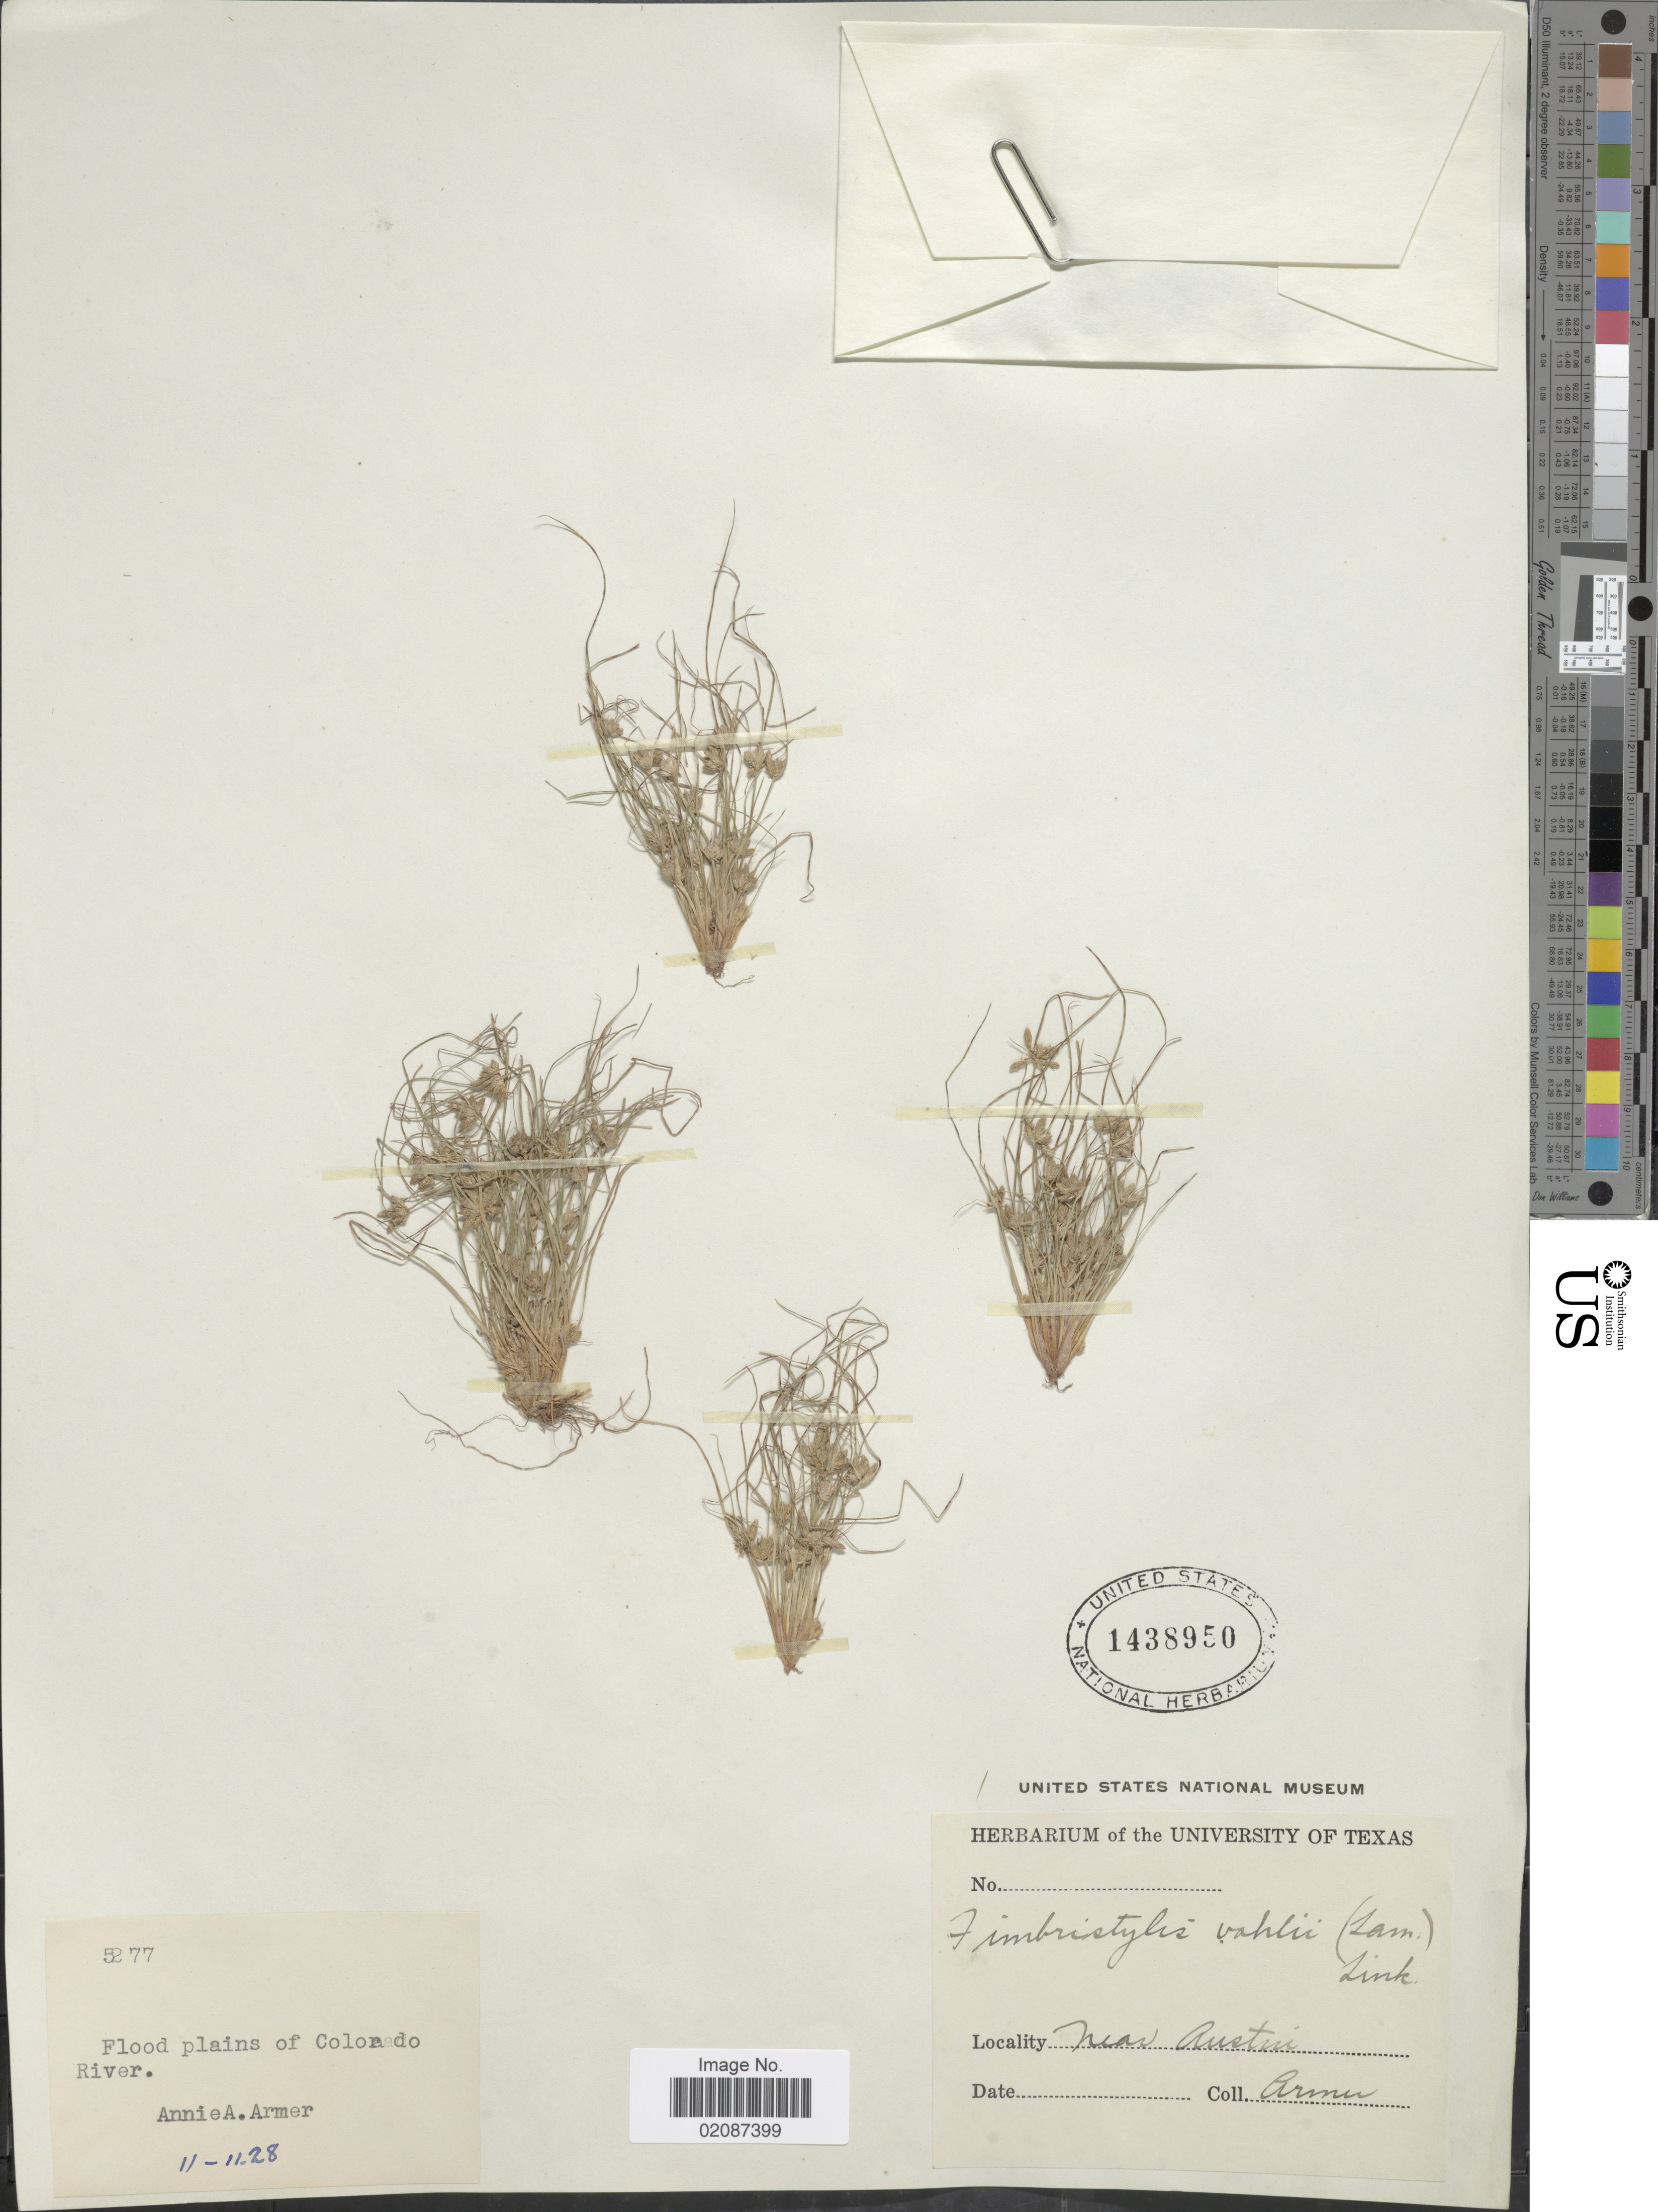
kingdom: Plantae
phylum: Tracheophyta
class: Liliopsida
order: Poales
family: Cyperaceae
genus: Fimbristylis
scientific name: Fimbristylis vahlii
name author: (Lam.) Link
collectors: A. Armer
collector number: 5277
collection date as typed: Transcribed d/m/y: 11/11/28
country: United States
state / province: Texas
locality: Near Austin, Flood plains of Colorado River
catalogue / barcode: US 1438950